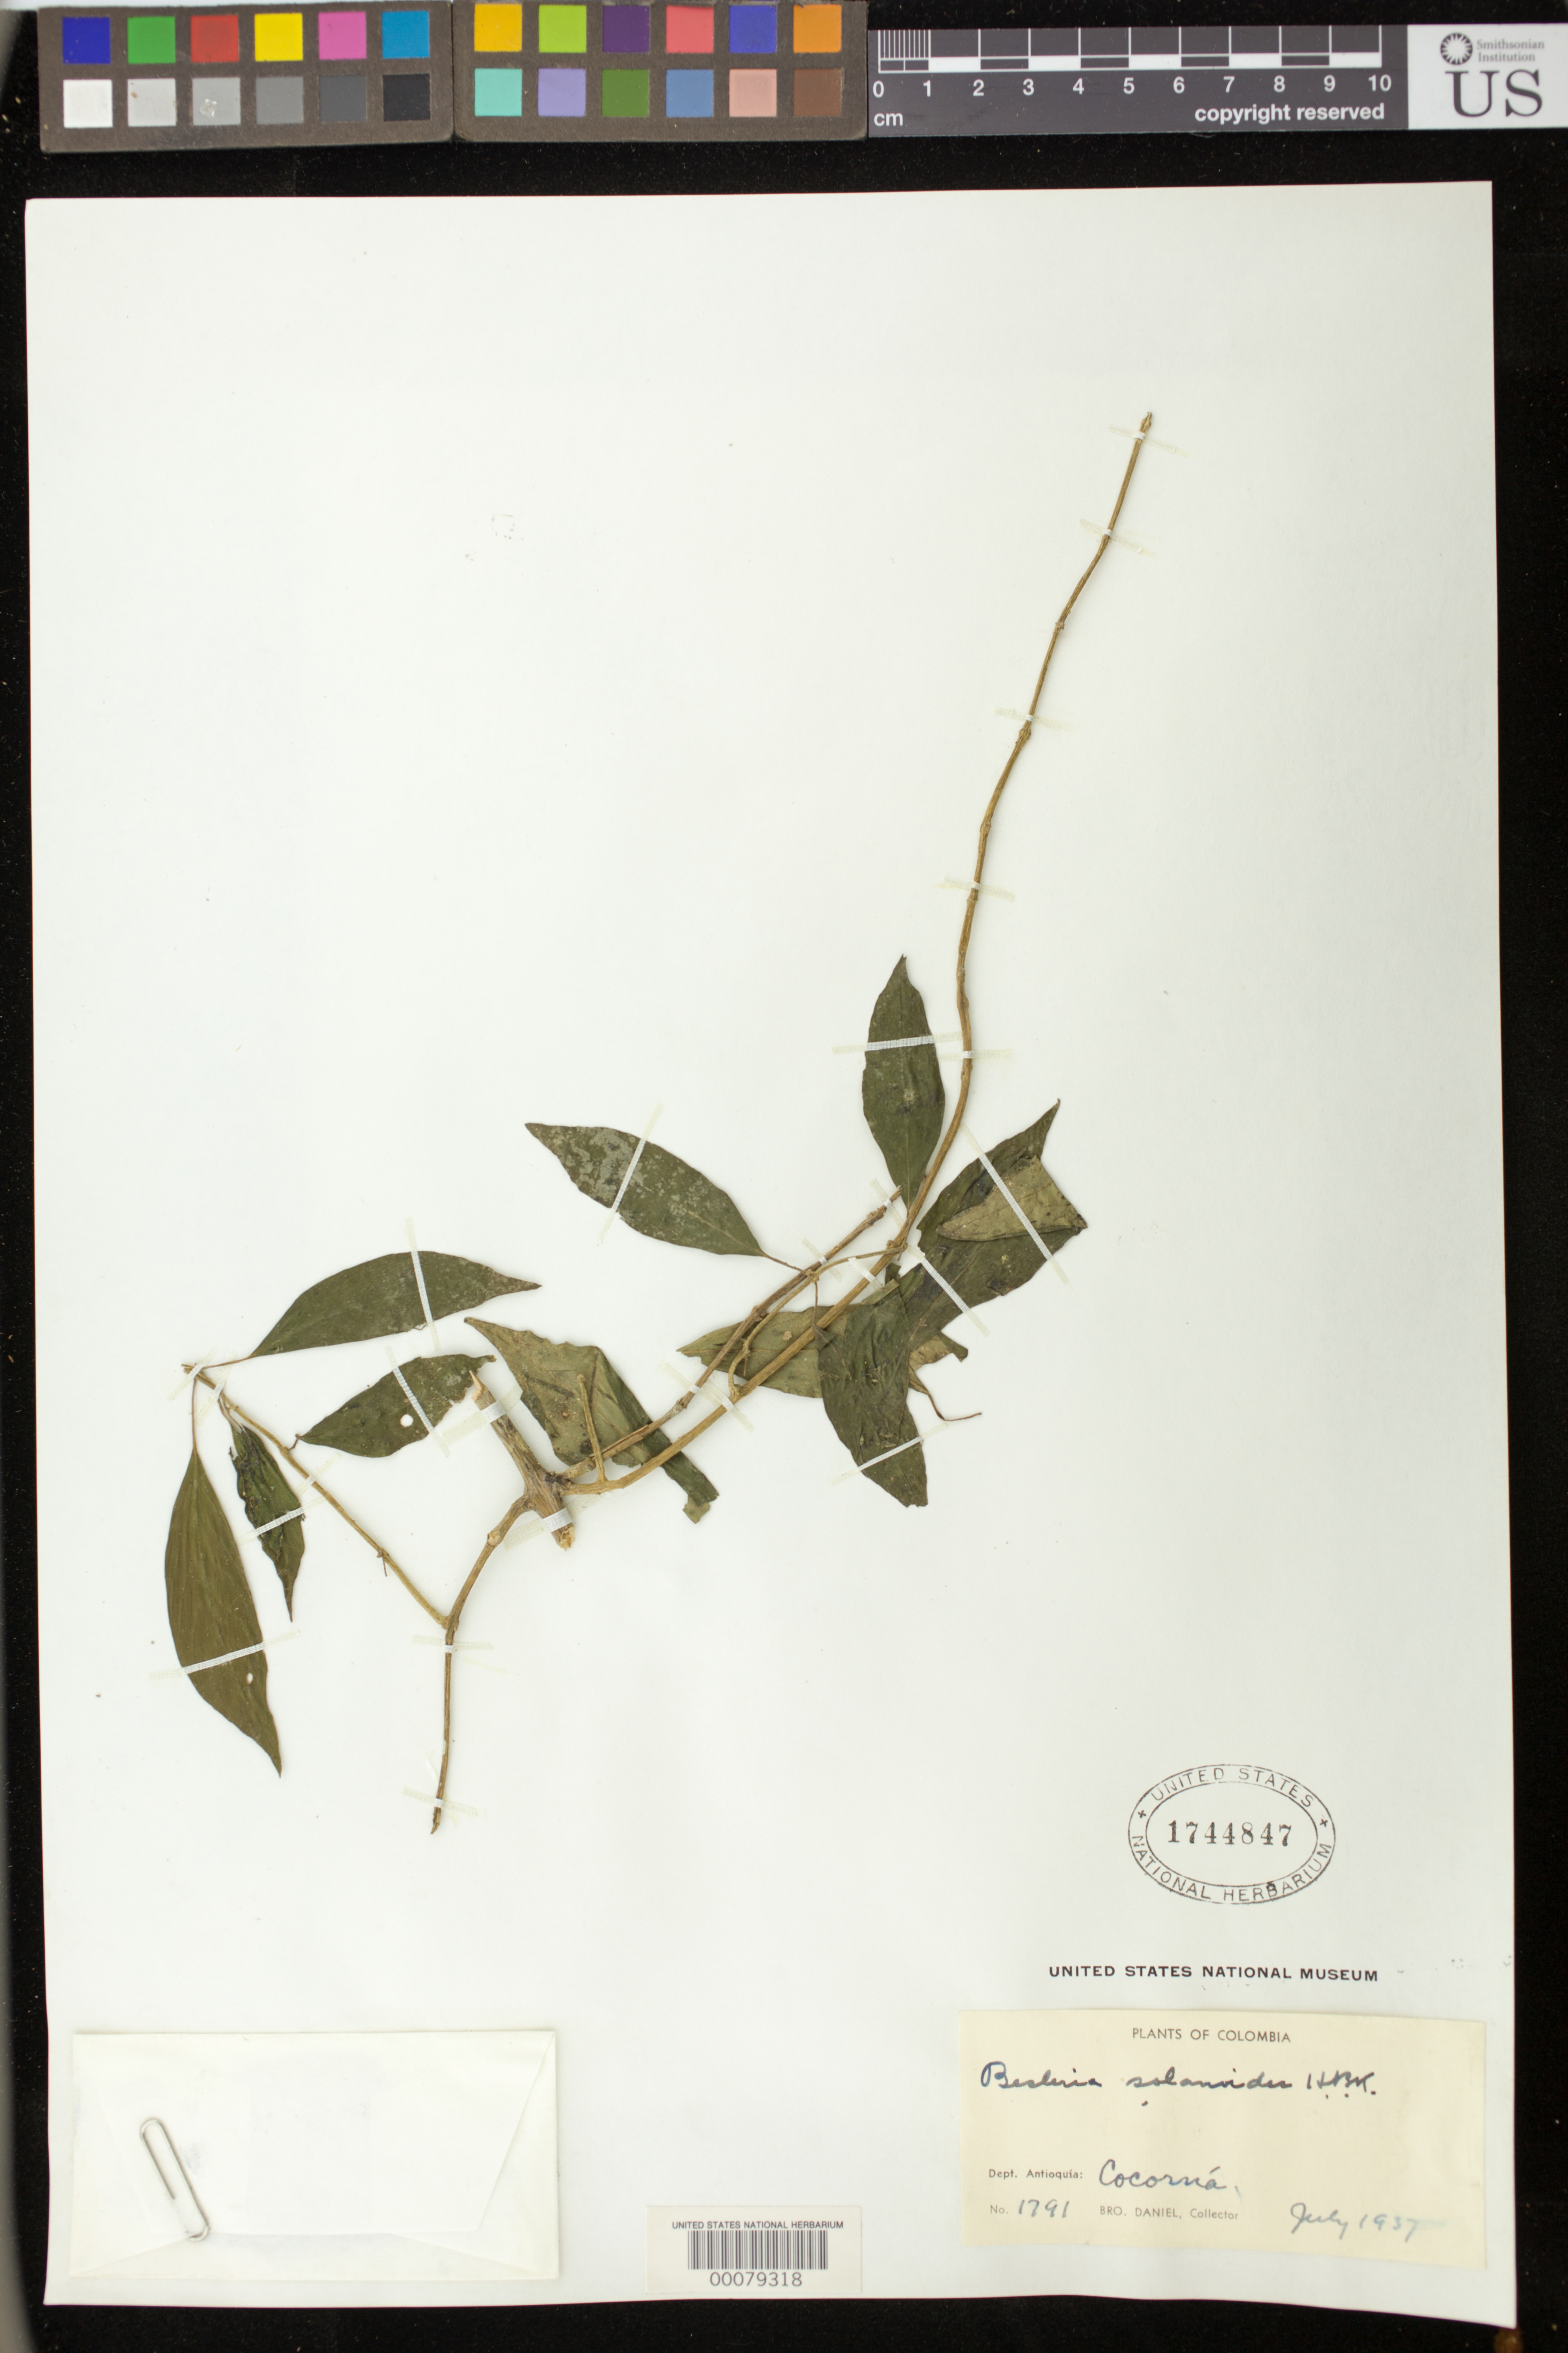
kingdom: Plantae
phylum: Tracheophyta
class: Magnoliopsida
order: Lamiales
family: Gesneriaceae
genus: Besleria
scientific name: Besleria solanoides var. solanoides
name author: Kunth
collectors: Bro. Daniel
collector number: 1791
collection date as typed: Jul 1937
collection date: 1937-07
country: Colombia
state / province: Antioquia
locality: Cocorna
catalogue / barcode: US 1744847